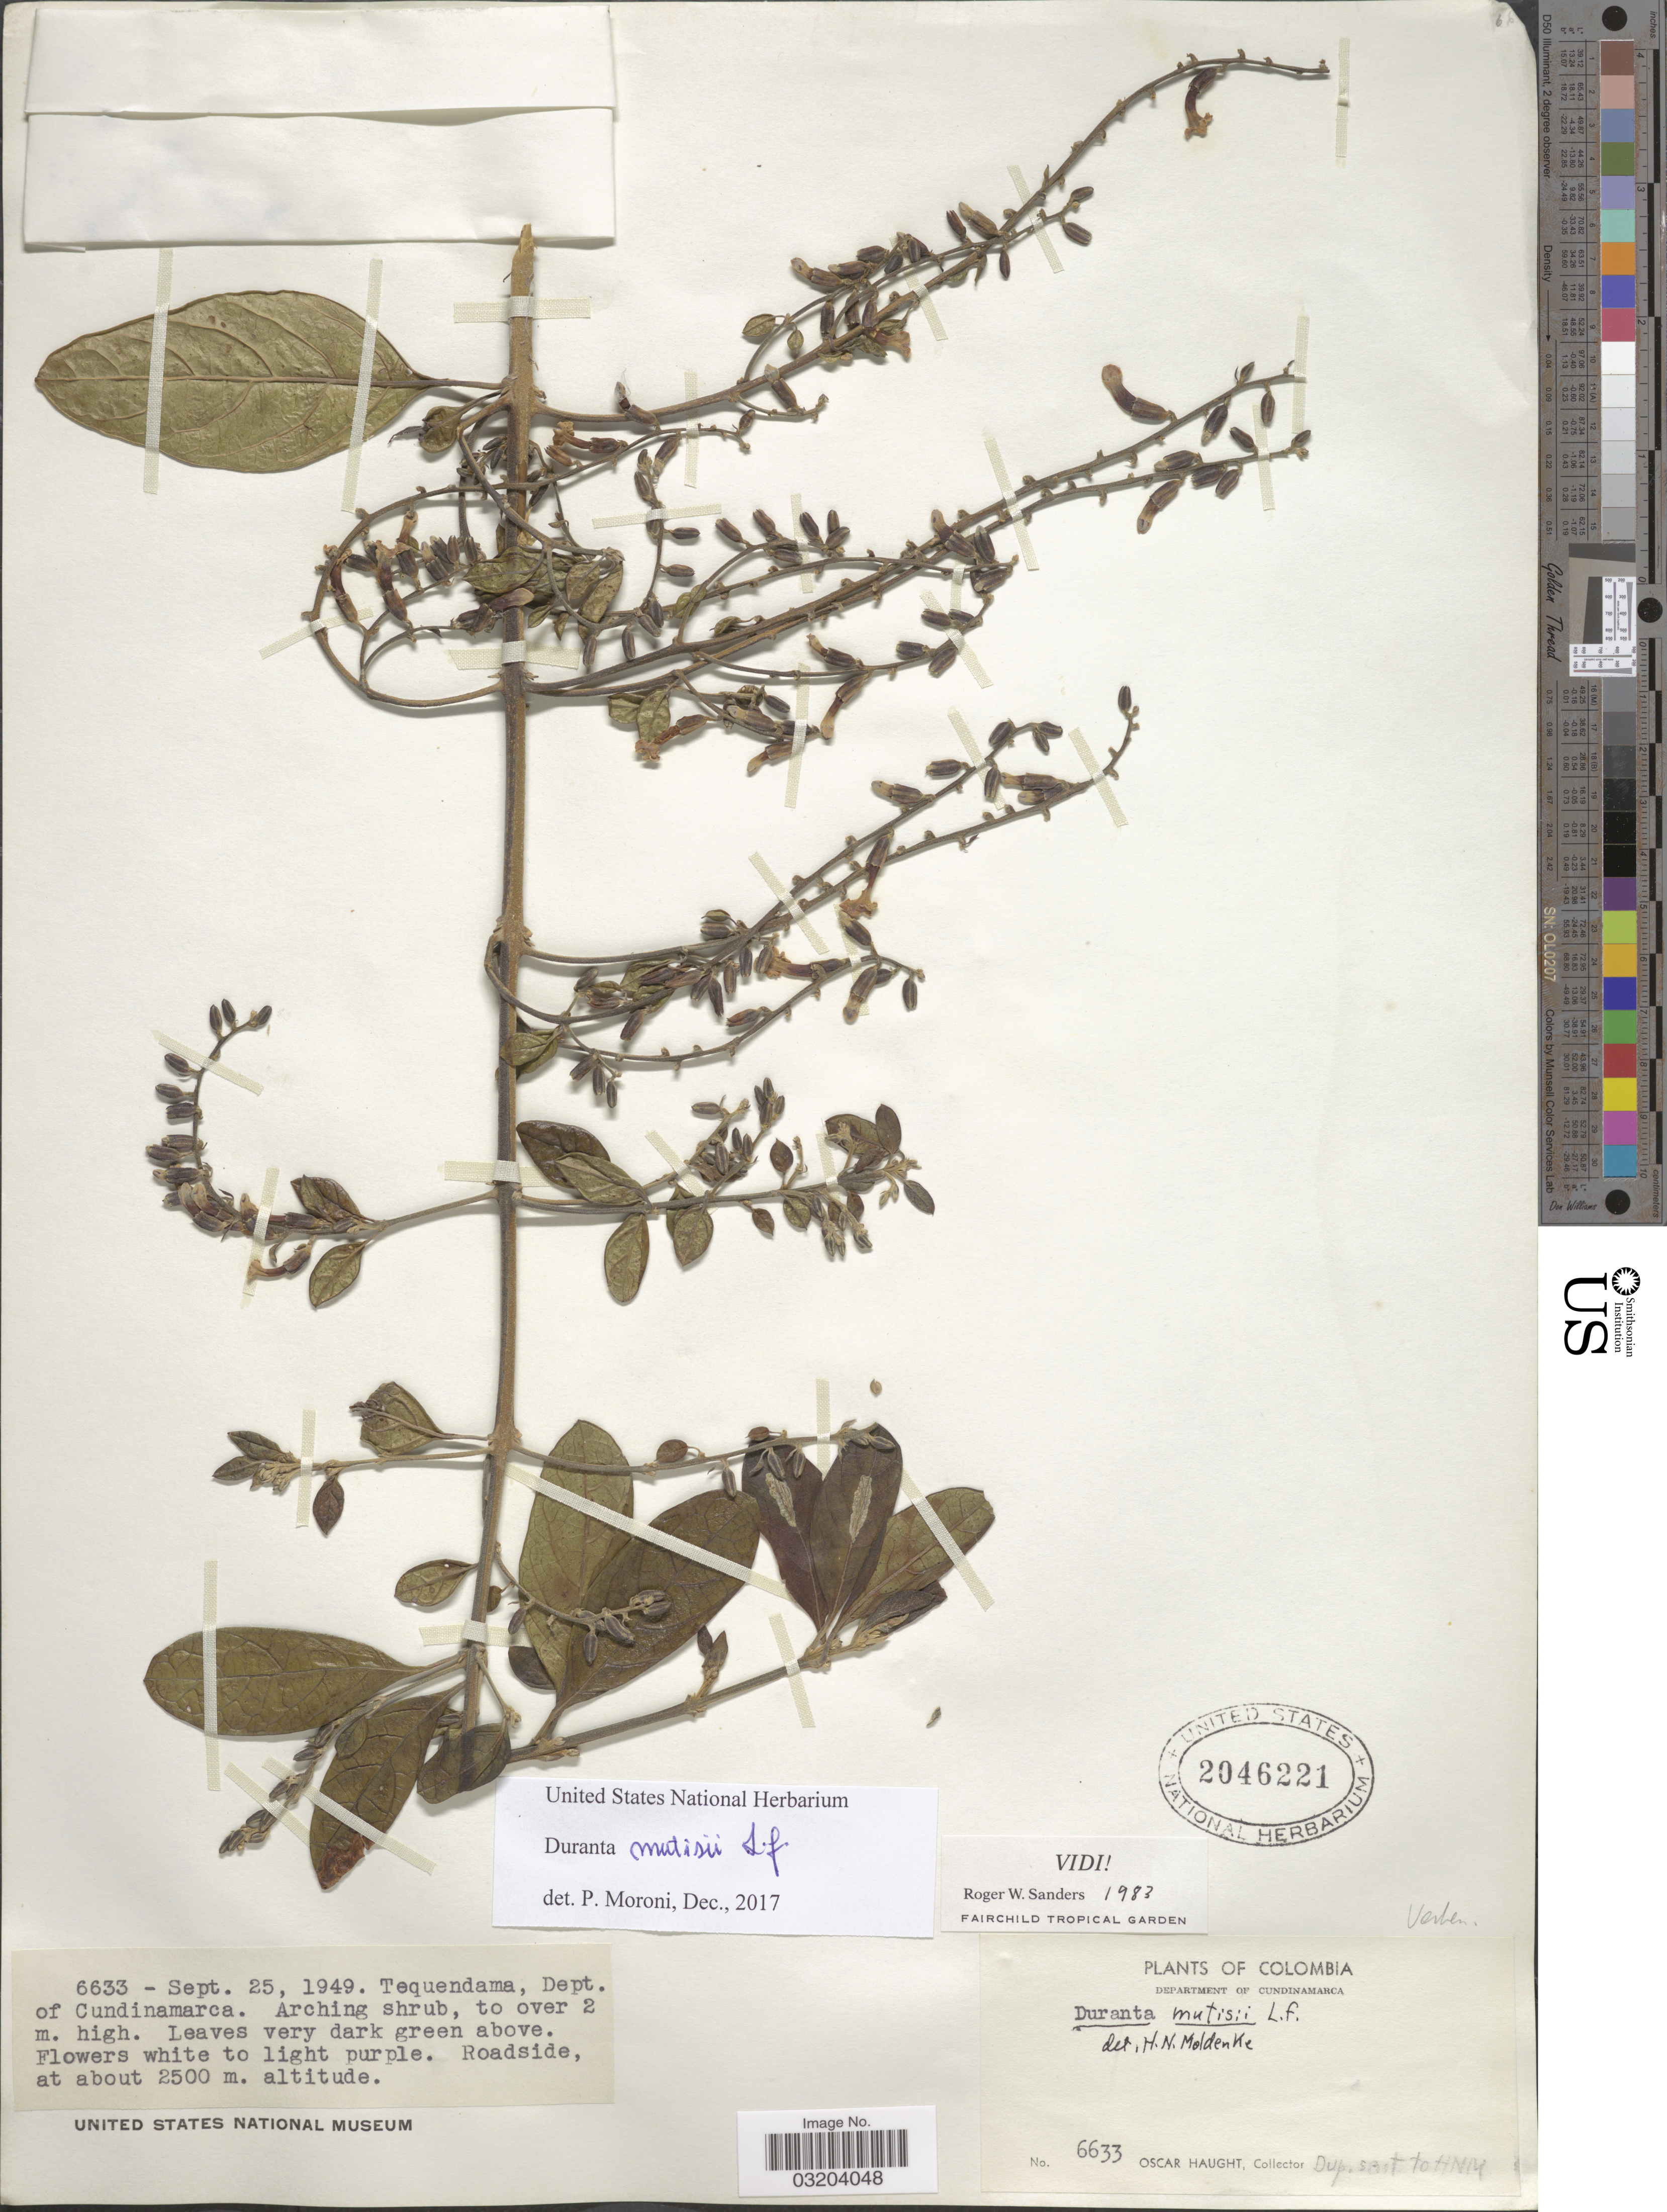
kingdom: Plantae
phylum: Tracheophyta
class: Magnoliopsida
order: Lamiales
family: Verbenaceae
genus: Duranta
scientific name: Duranta mutisii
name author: L. f.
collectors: O. L. Haught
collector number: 6633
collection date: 1949-09-25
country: Colombia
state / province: Cundinamarca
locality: Tequendama, Dept. of Cundinamarca.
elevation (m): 2500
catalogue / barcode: US 2046221